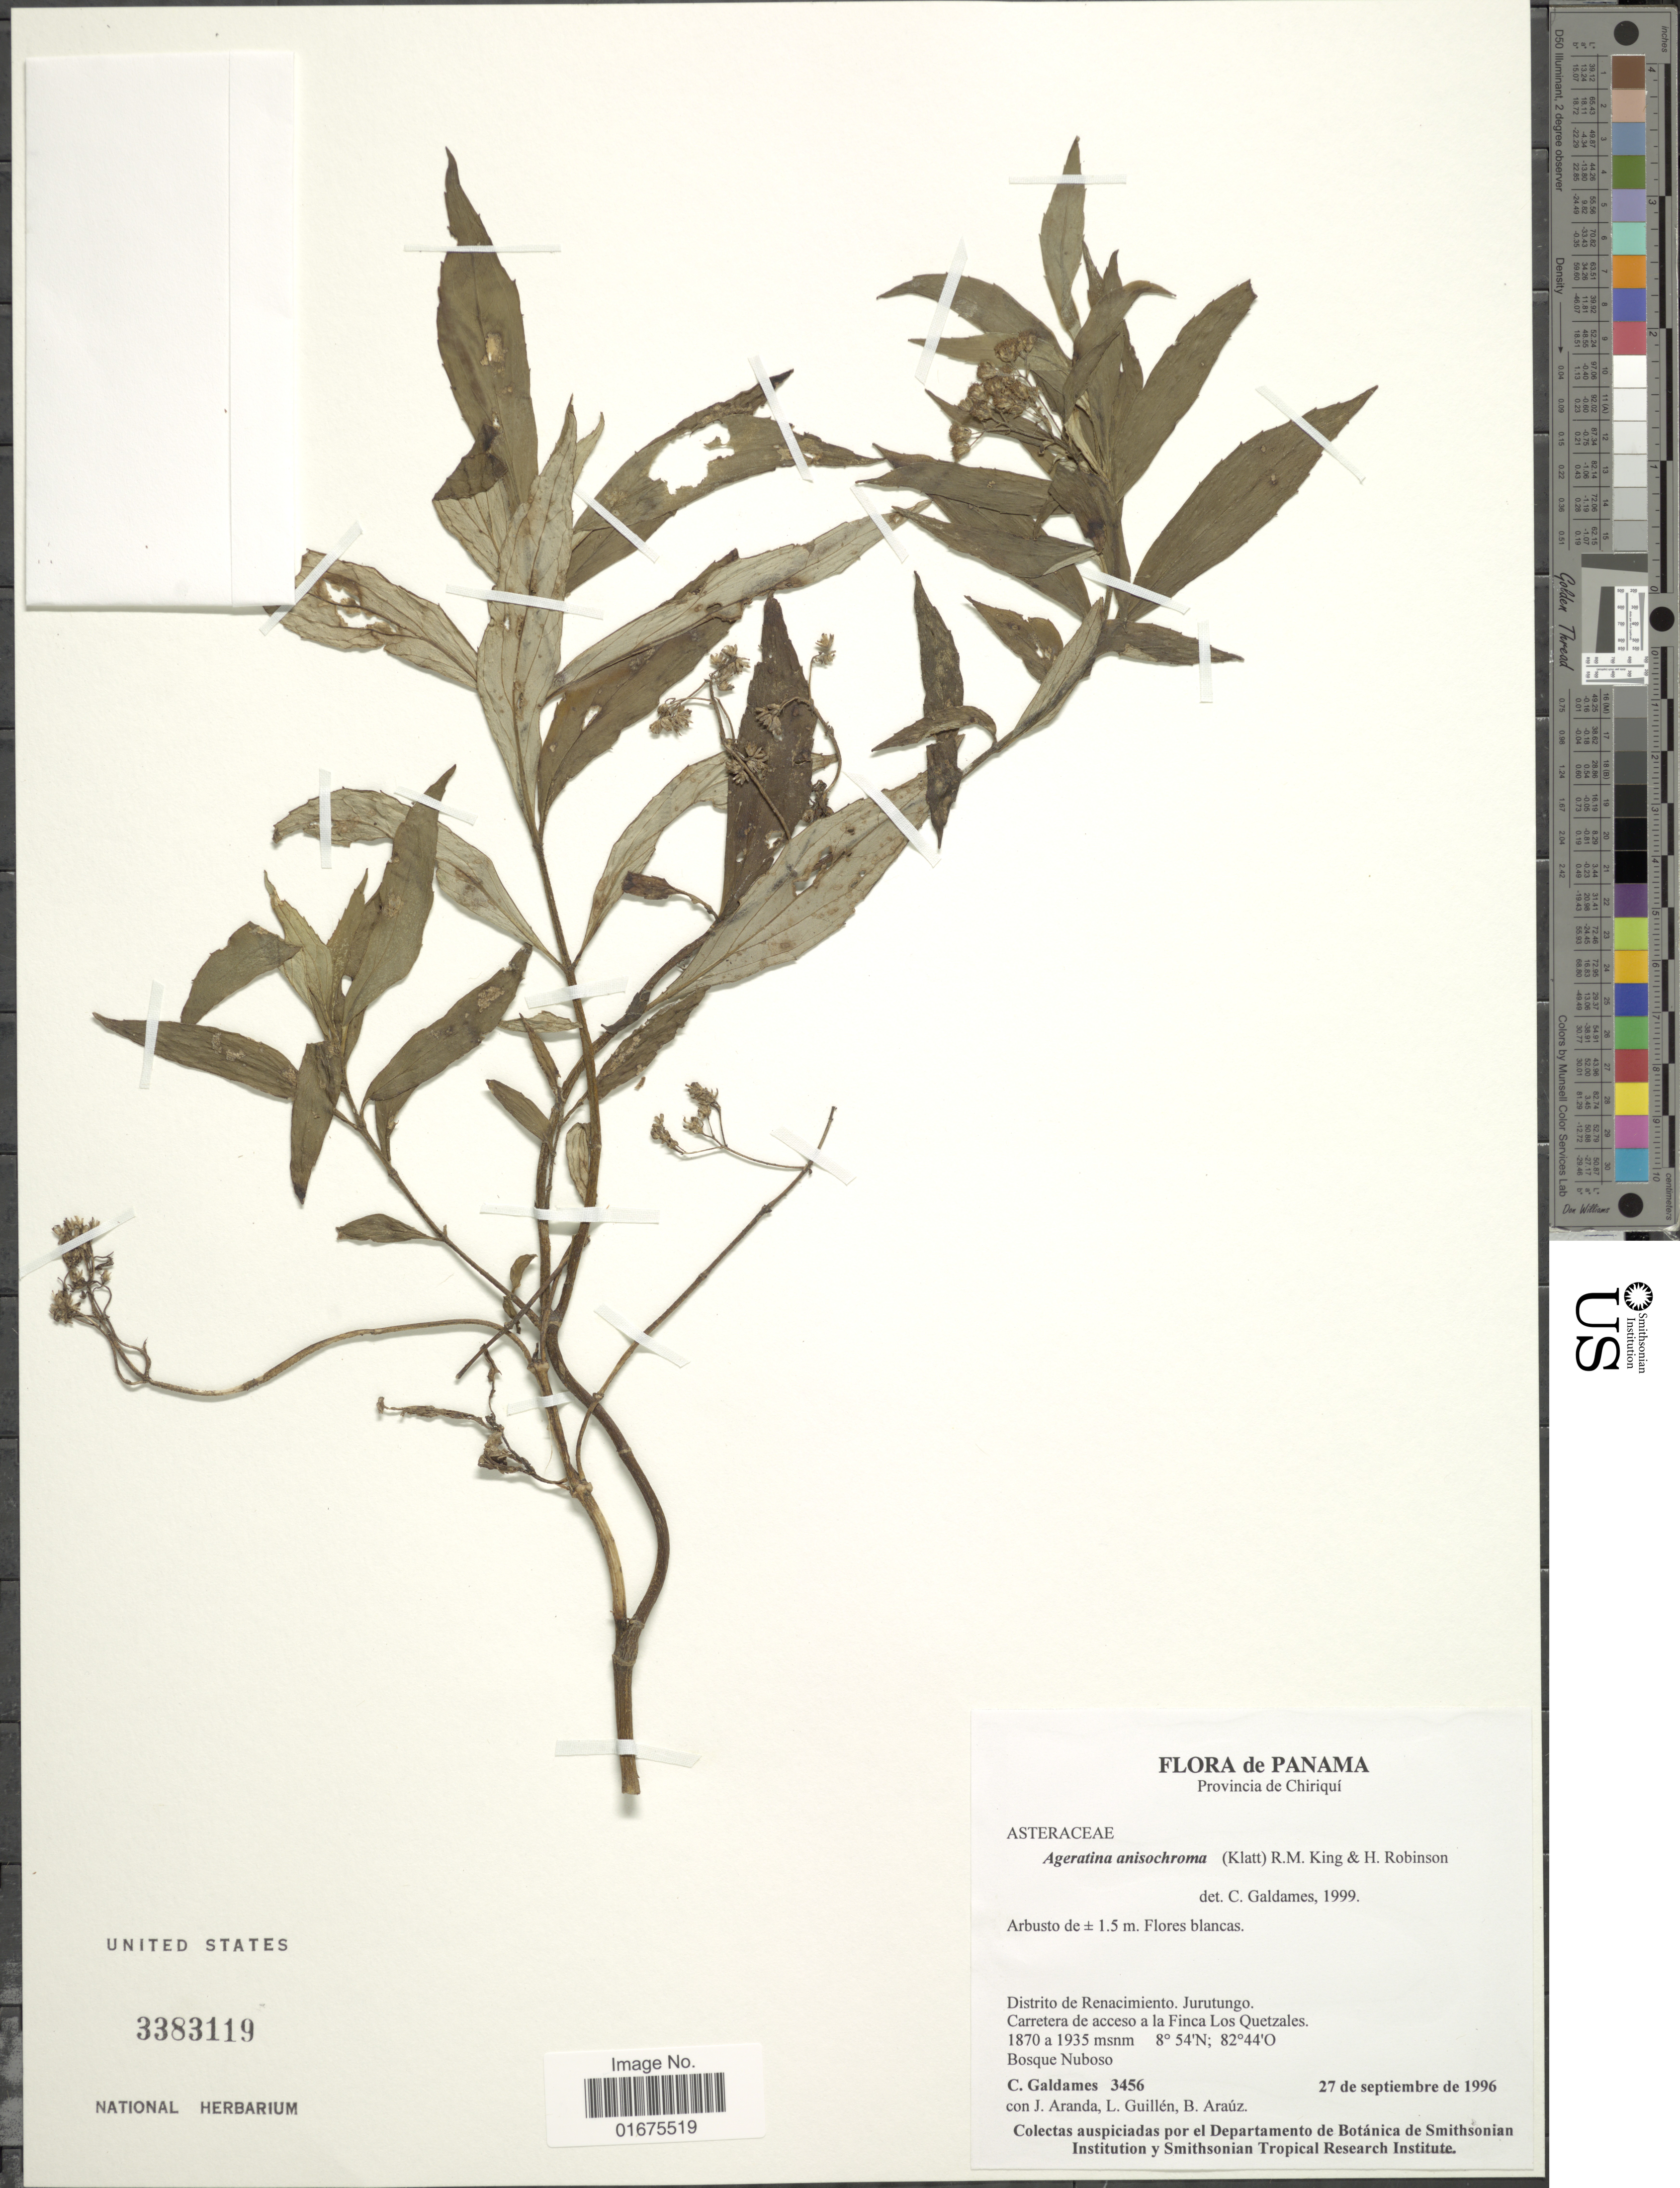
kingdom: Plantae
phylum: Tracheophyta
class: Magnoliopsida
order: Asterales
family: Asteraceae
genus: Ageratina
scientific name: Ageratina anisochroma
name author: (Klatt) R.M. King & H. Rob.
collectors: C. Galdames, J. Aranda, L. Guillén & B. Araúz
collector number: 3456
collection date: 1996-09-27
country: Panama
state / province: Chiriqui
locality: Distrito de Renacimiento. Jurtungo. Carretera de acceso a la Finca Los Quetzales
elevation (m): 1870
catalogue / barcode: US 3383119